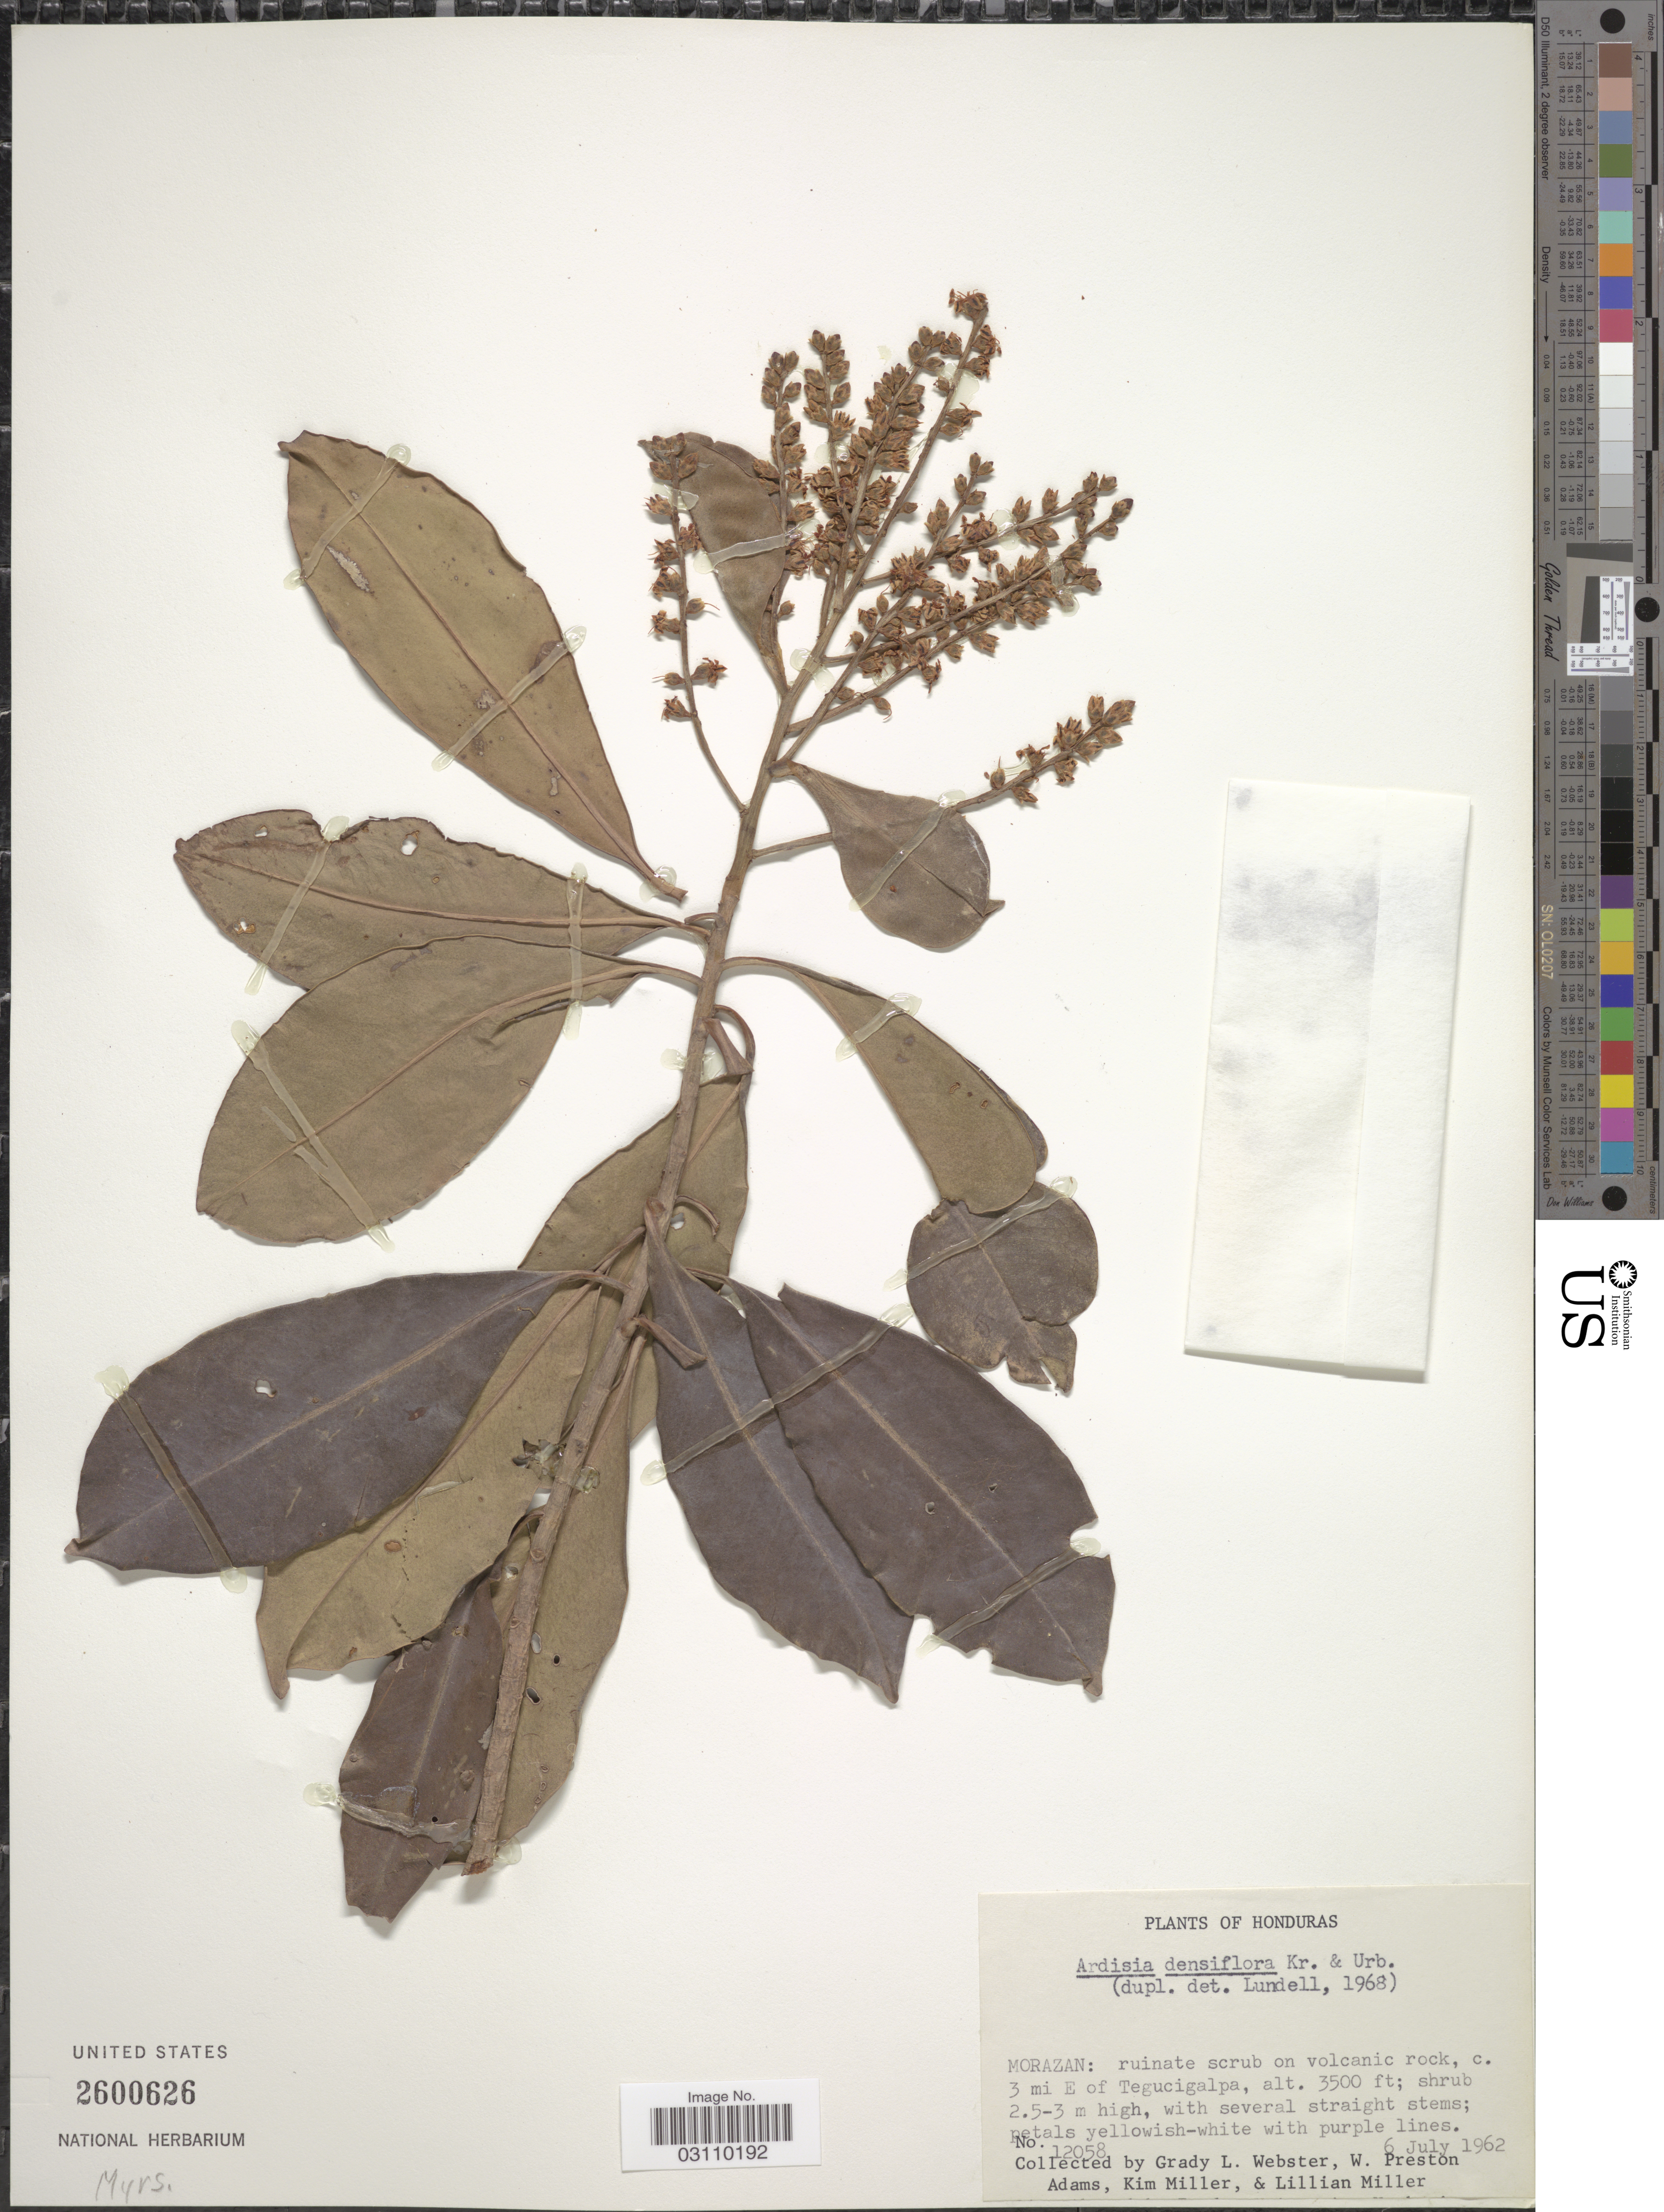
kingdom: Plantae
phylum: Tracheophyta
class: Magnoliopsida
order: Ericales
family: Primulaceae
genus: Ardisia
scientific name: Ardisia densiflora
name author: Krug & Urb.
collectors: G. L. Webster, W. P. Adams, K. Miller & L. Miller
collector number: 12058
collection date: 1962-07-06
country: Honduras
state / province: Fco. Morazán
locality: Morazan: ruinate scrub on volcanic rock, c. 3 mi E of Tegucigalpa.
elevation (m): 1067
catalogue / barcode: US 2600626